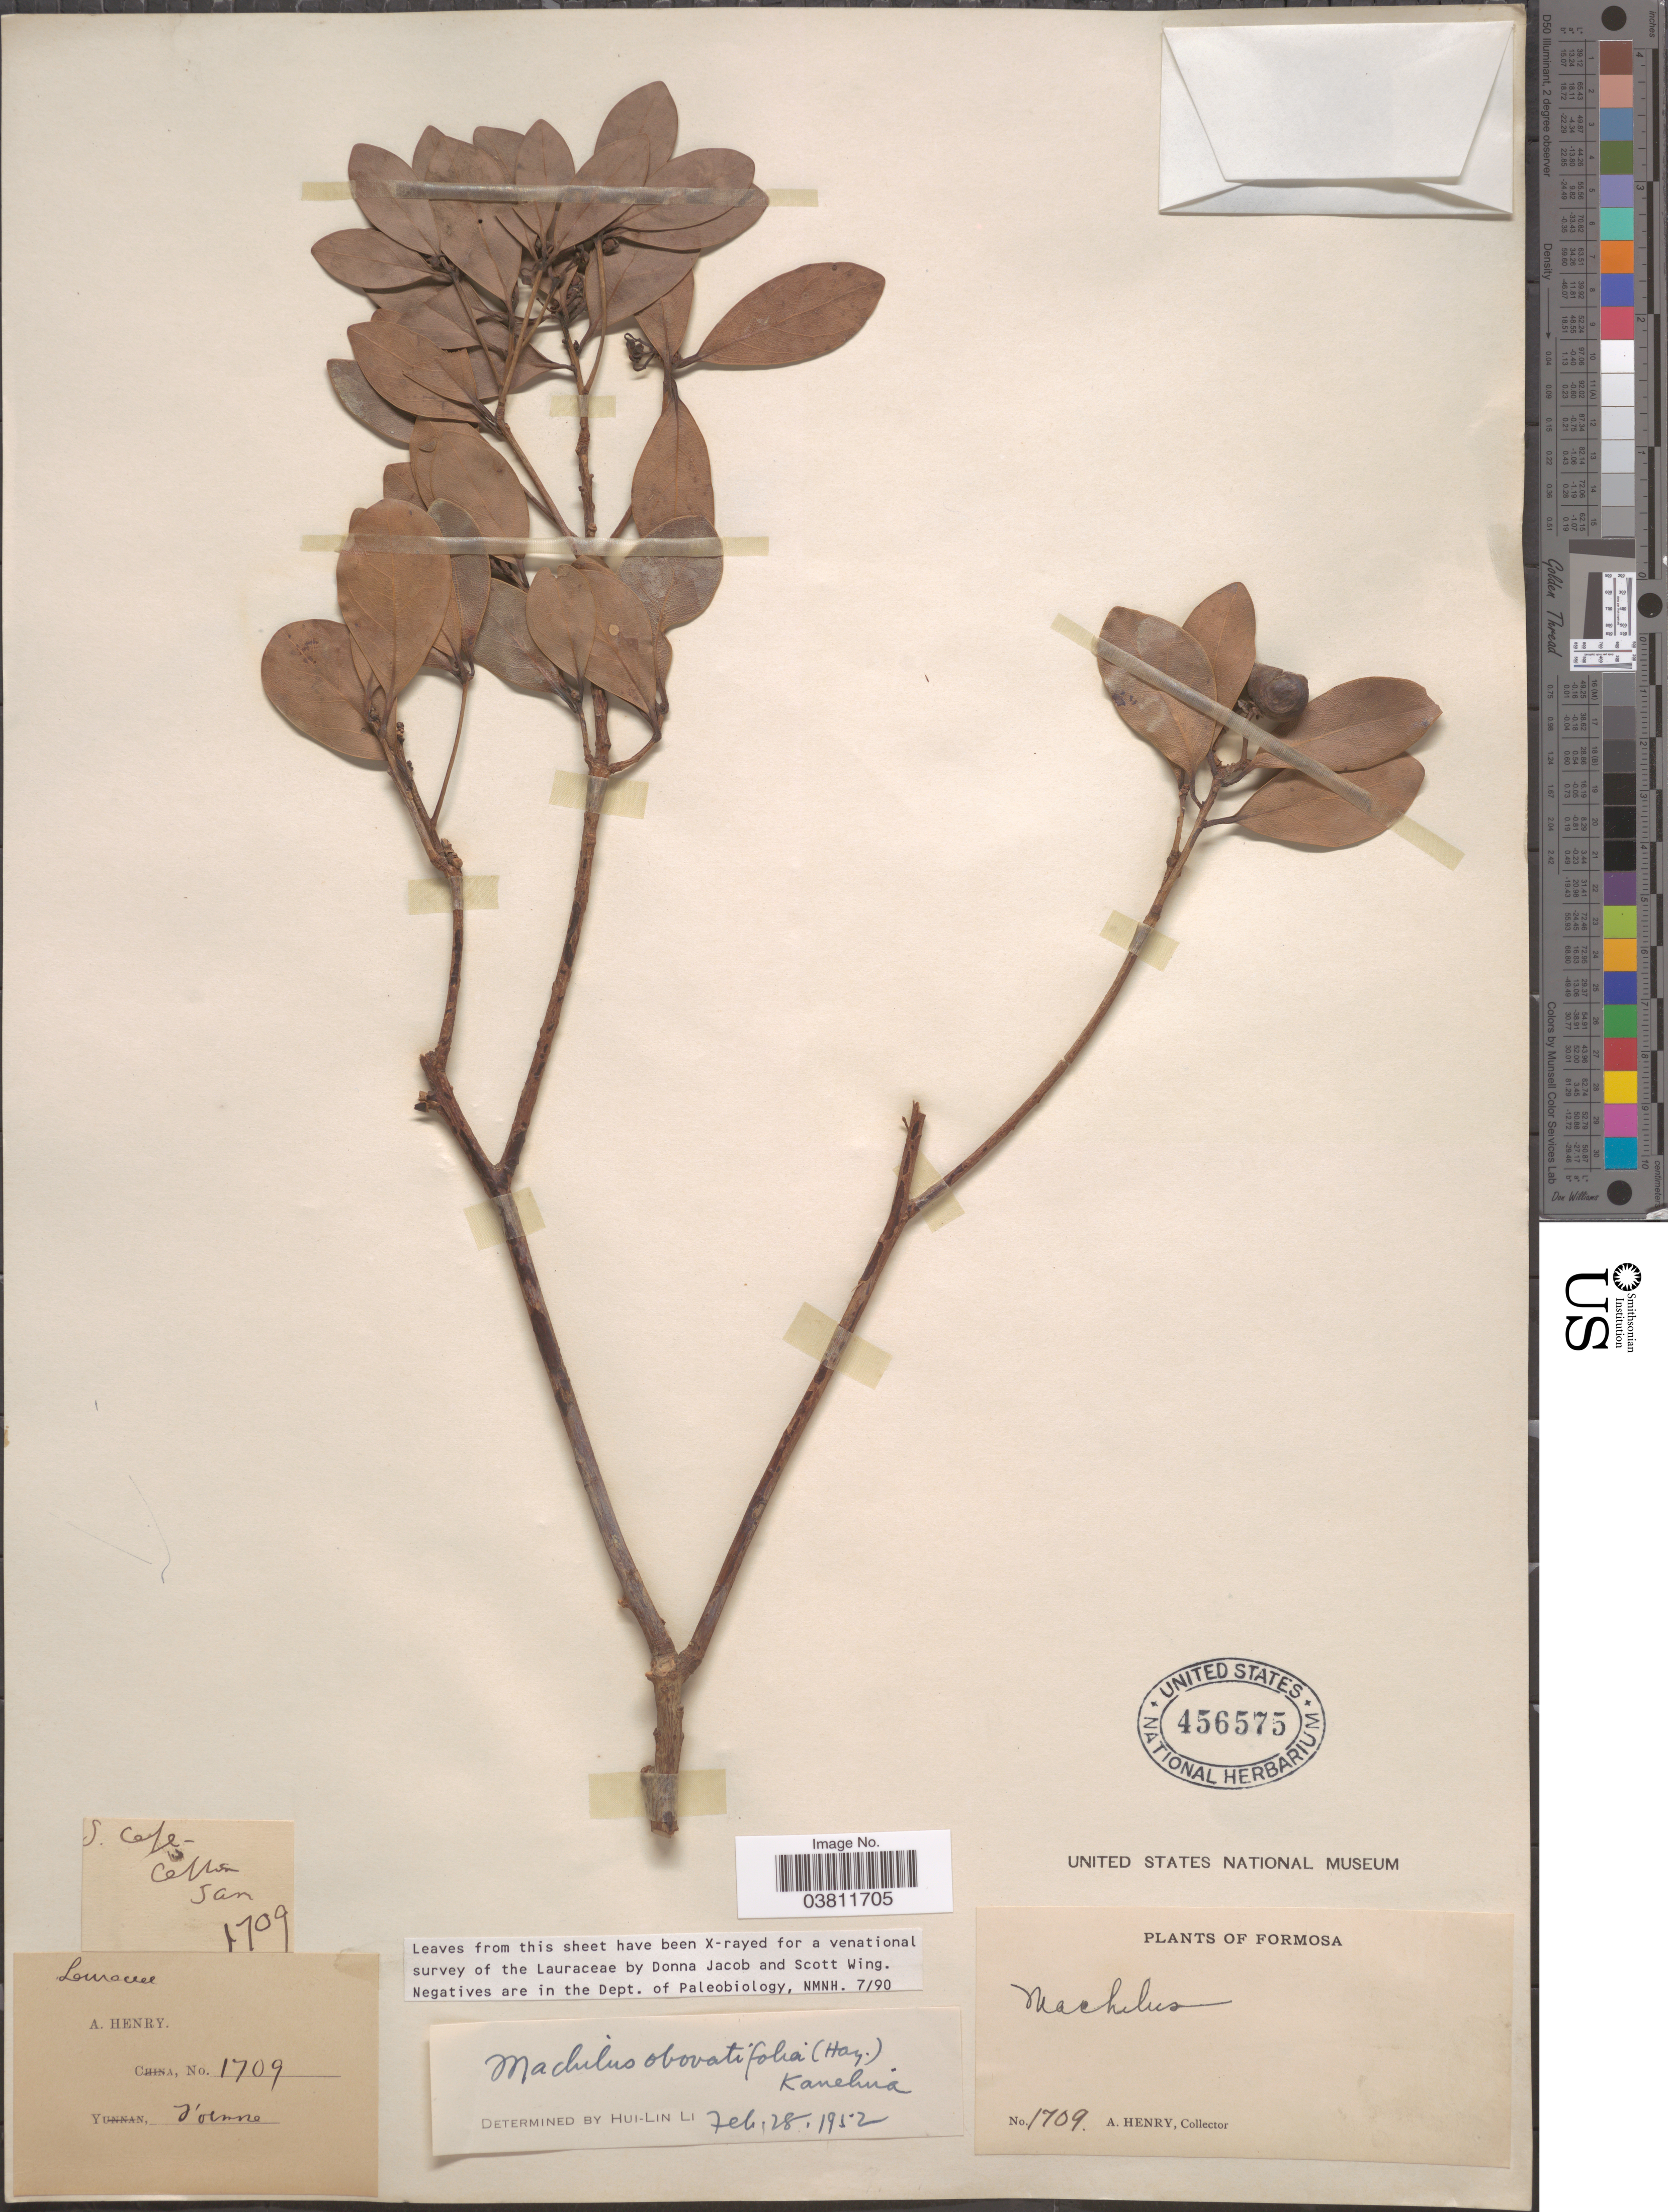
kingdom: Plantae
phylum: Tracheophyta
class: Magnoliopsida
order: Laurales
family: Lauraceae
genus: Machilus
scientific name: Machilus obovatifolius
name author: (Hayata) Kaneh. & Sasaki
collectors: A. Henry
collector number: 1709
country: Taiwan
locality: Formosa.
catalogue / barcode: US 456575